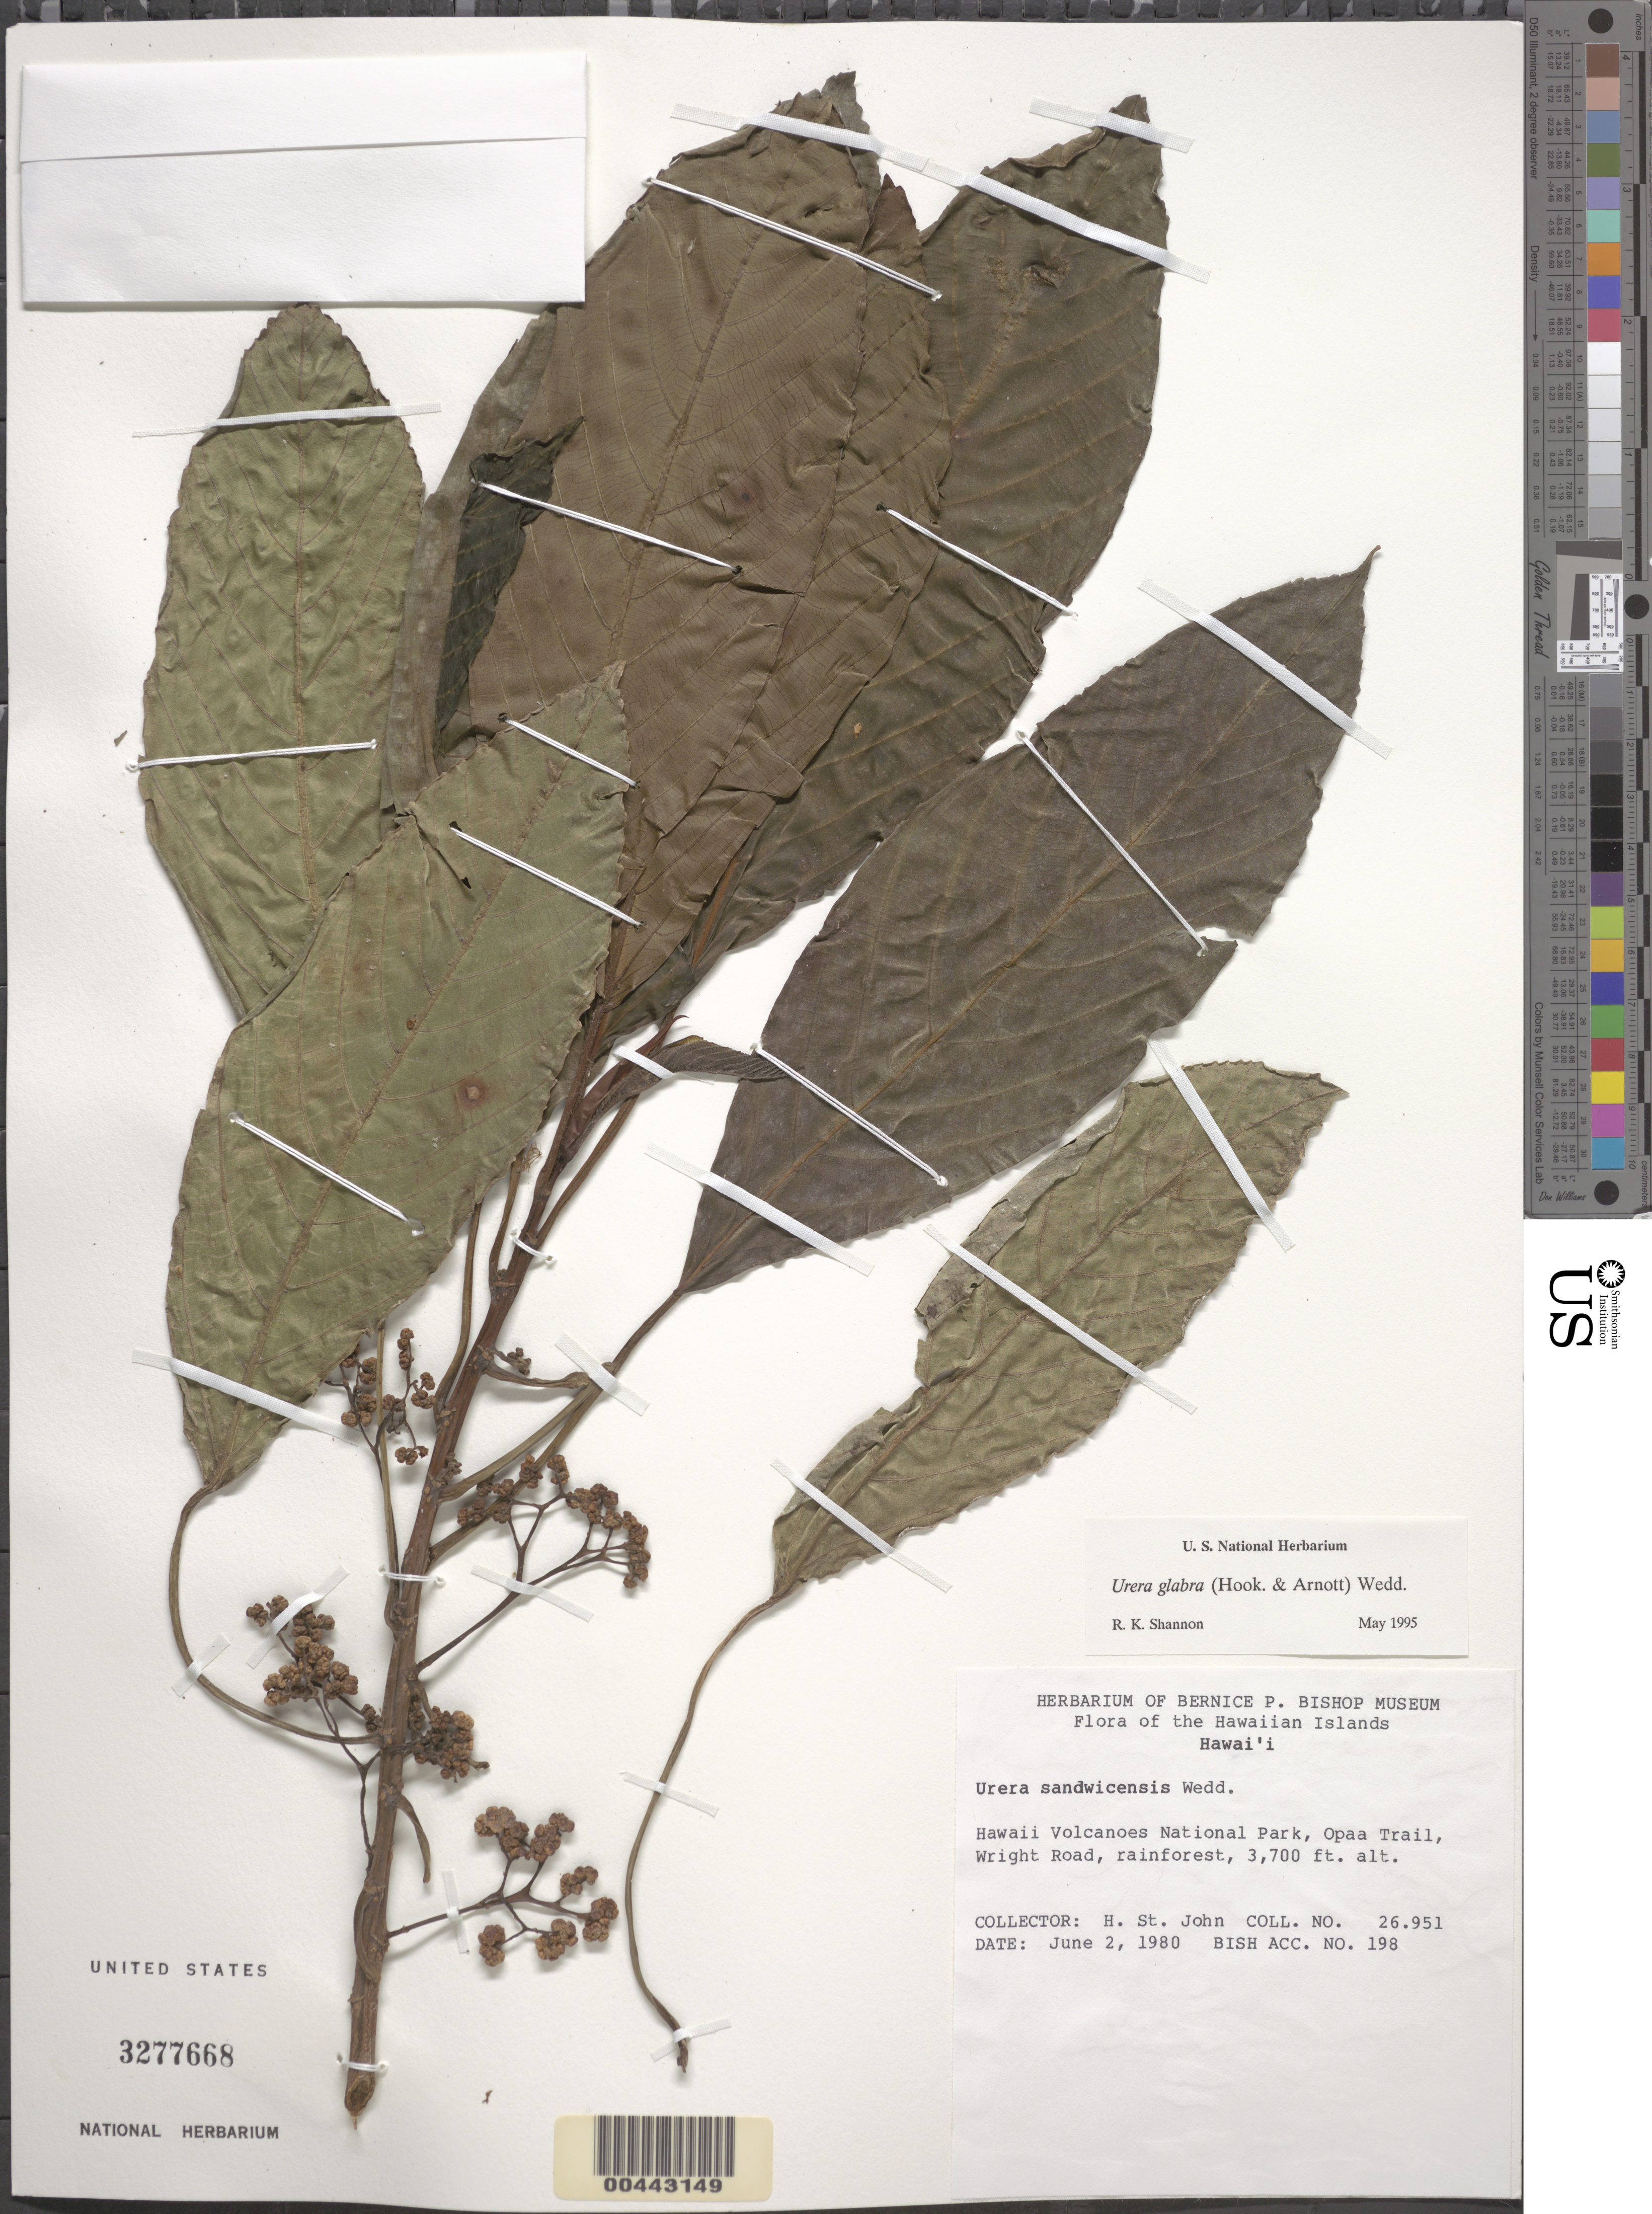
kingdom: Plantae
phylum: Tracheophyta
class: Magnoliopsida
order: Rosales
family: Urticaceae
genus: Touchardia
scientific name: Touchardia oahuensis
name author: T. Wells & A. K. Monro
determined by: Wagner, W. L., (BOT), Smithsonian Institution - National Museum of Natural History (UNITED STATES)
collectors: H. St. John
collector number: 26951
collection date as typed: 2 Jun 1980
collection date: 1980-06-02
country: United States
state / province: Hawaii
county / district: Hawaii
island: Hawaii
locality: Hawaii Volcanoes National Park, Opaa Trail, Wright Road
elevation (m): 1128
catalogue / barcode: US 3277668